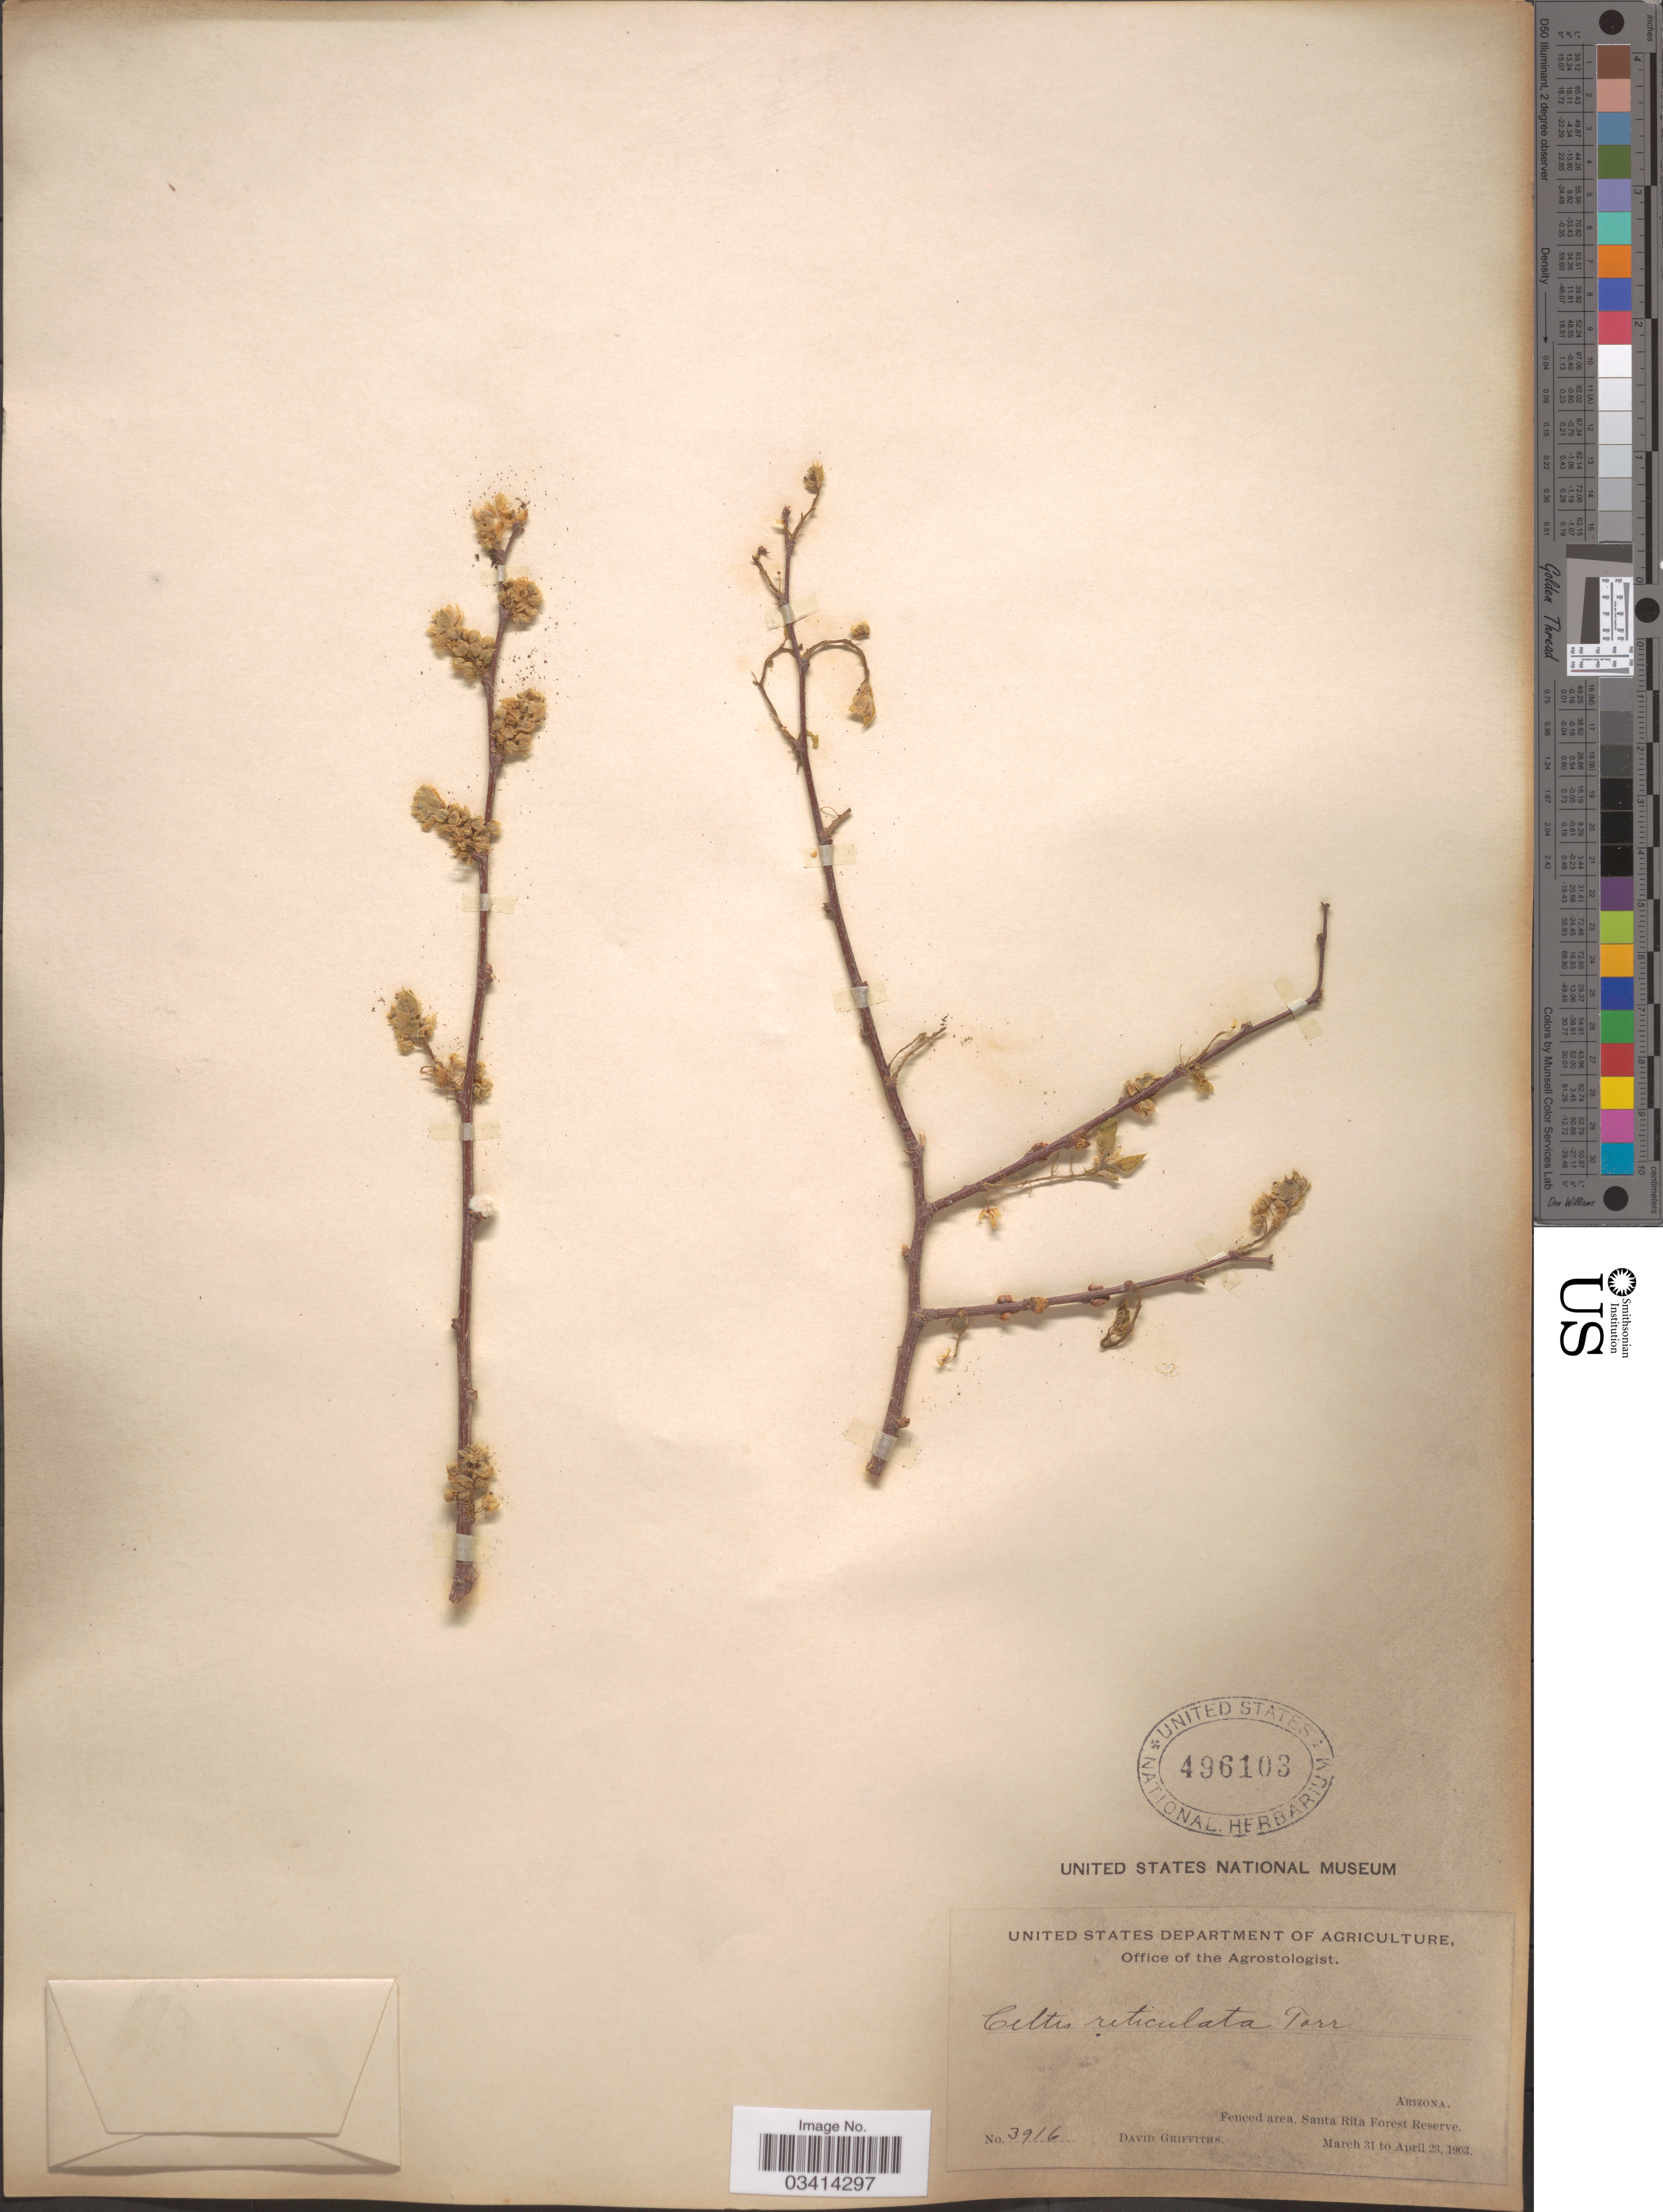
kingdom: Plantae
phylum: Tracheophyta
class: Magnoliopsida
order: Rosales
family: Cannabaceae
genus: Celtis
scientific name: Celtis reticulata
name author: Torr.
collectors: D. Griffiths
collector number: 3916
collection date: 1903-03-31/1903-04-23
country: United States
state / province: Arizona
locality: Fenced area. Santa Rita Forest Reserve.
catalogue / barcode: US 496103